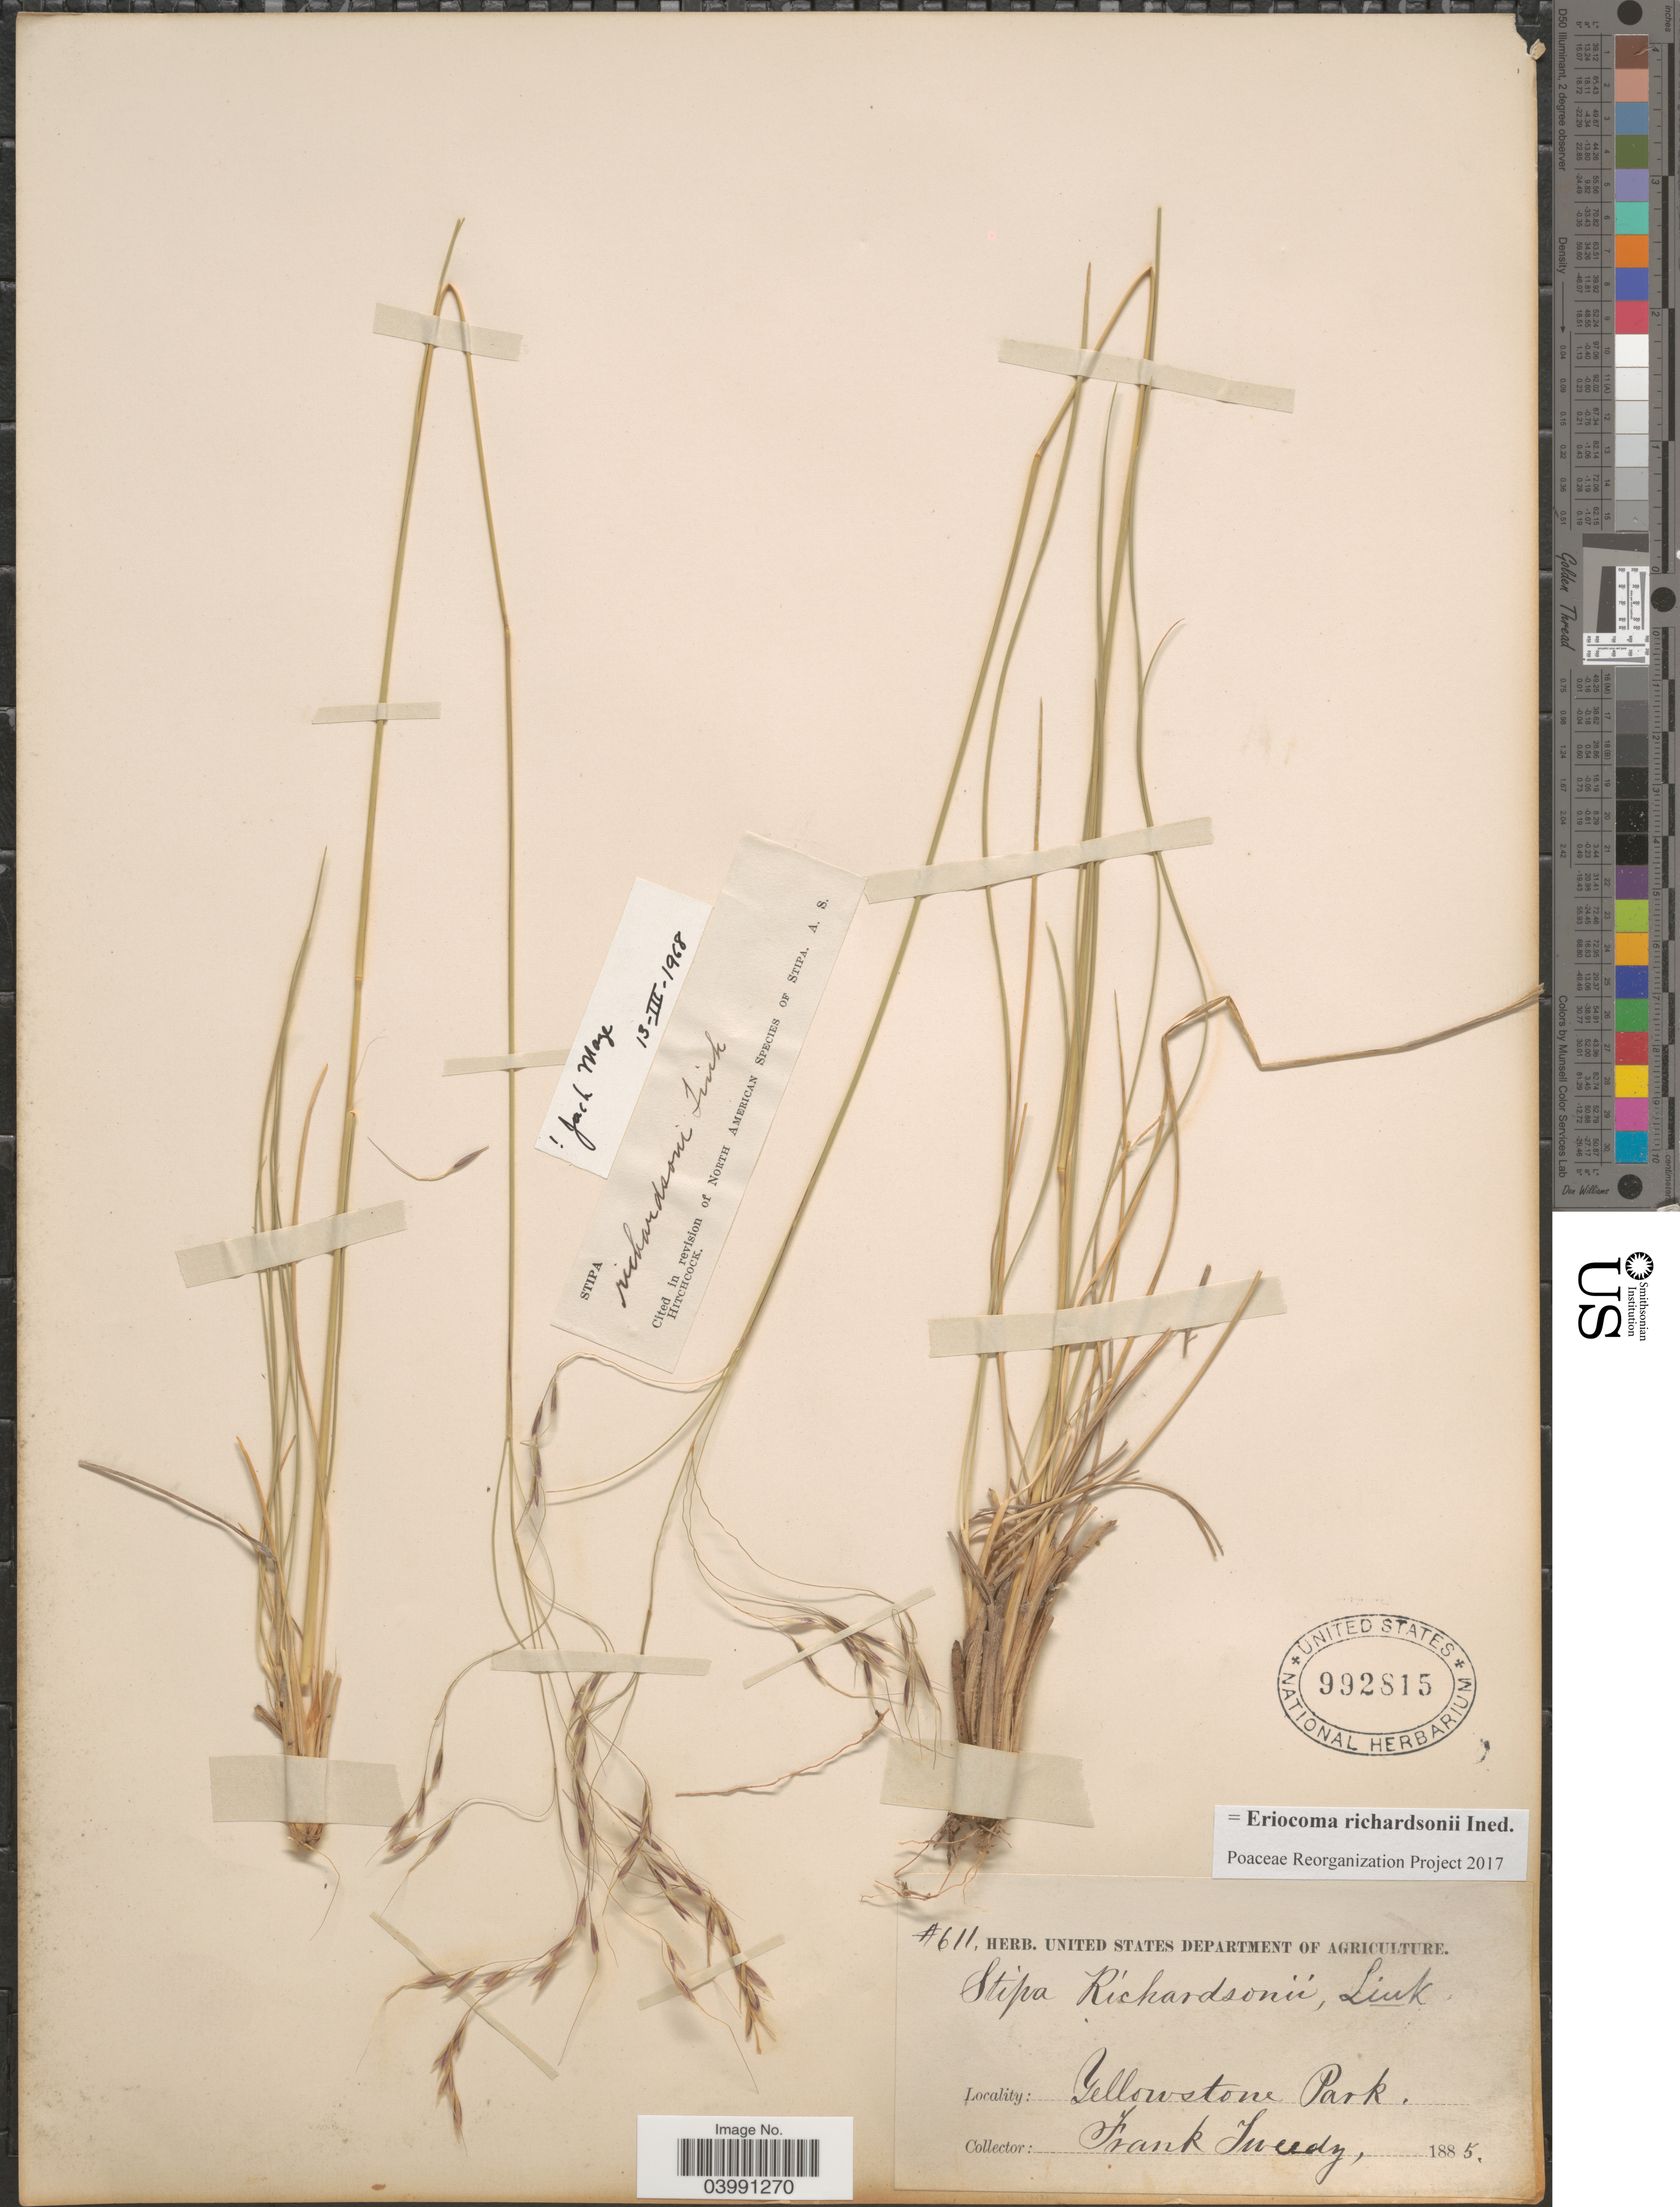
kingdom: Plantae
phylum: Tracheophyta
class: Liliopsida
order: Poales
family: Poaceae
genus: Eriocoma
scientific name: Eriocoma richardsonii ined.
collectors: F. Tweedy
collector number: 611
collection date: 1885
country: United States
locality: Yellowstone Park.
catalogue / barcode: US 992815